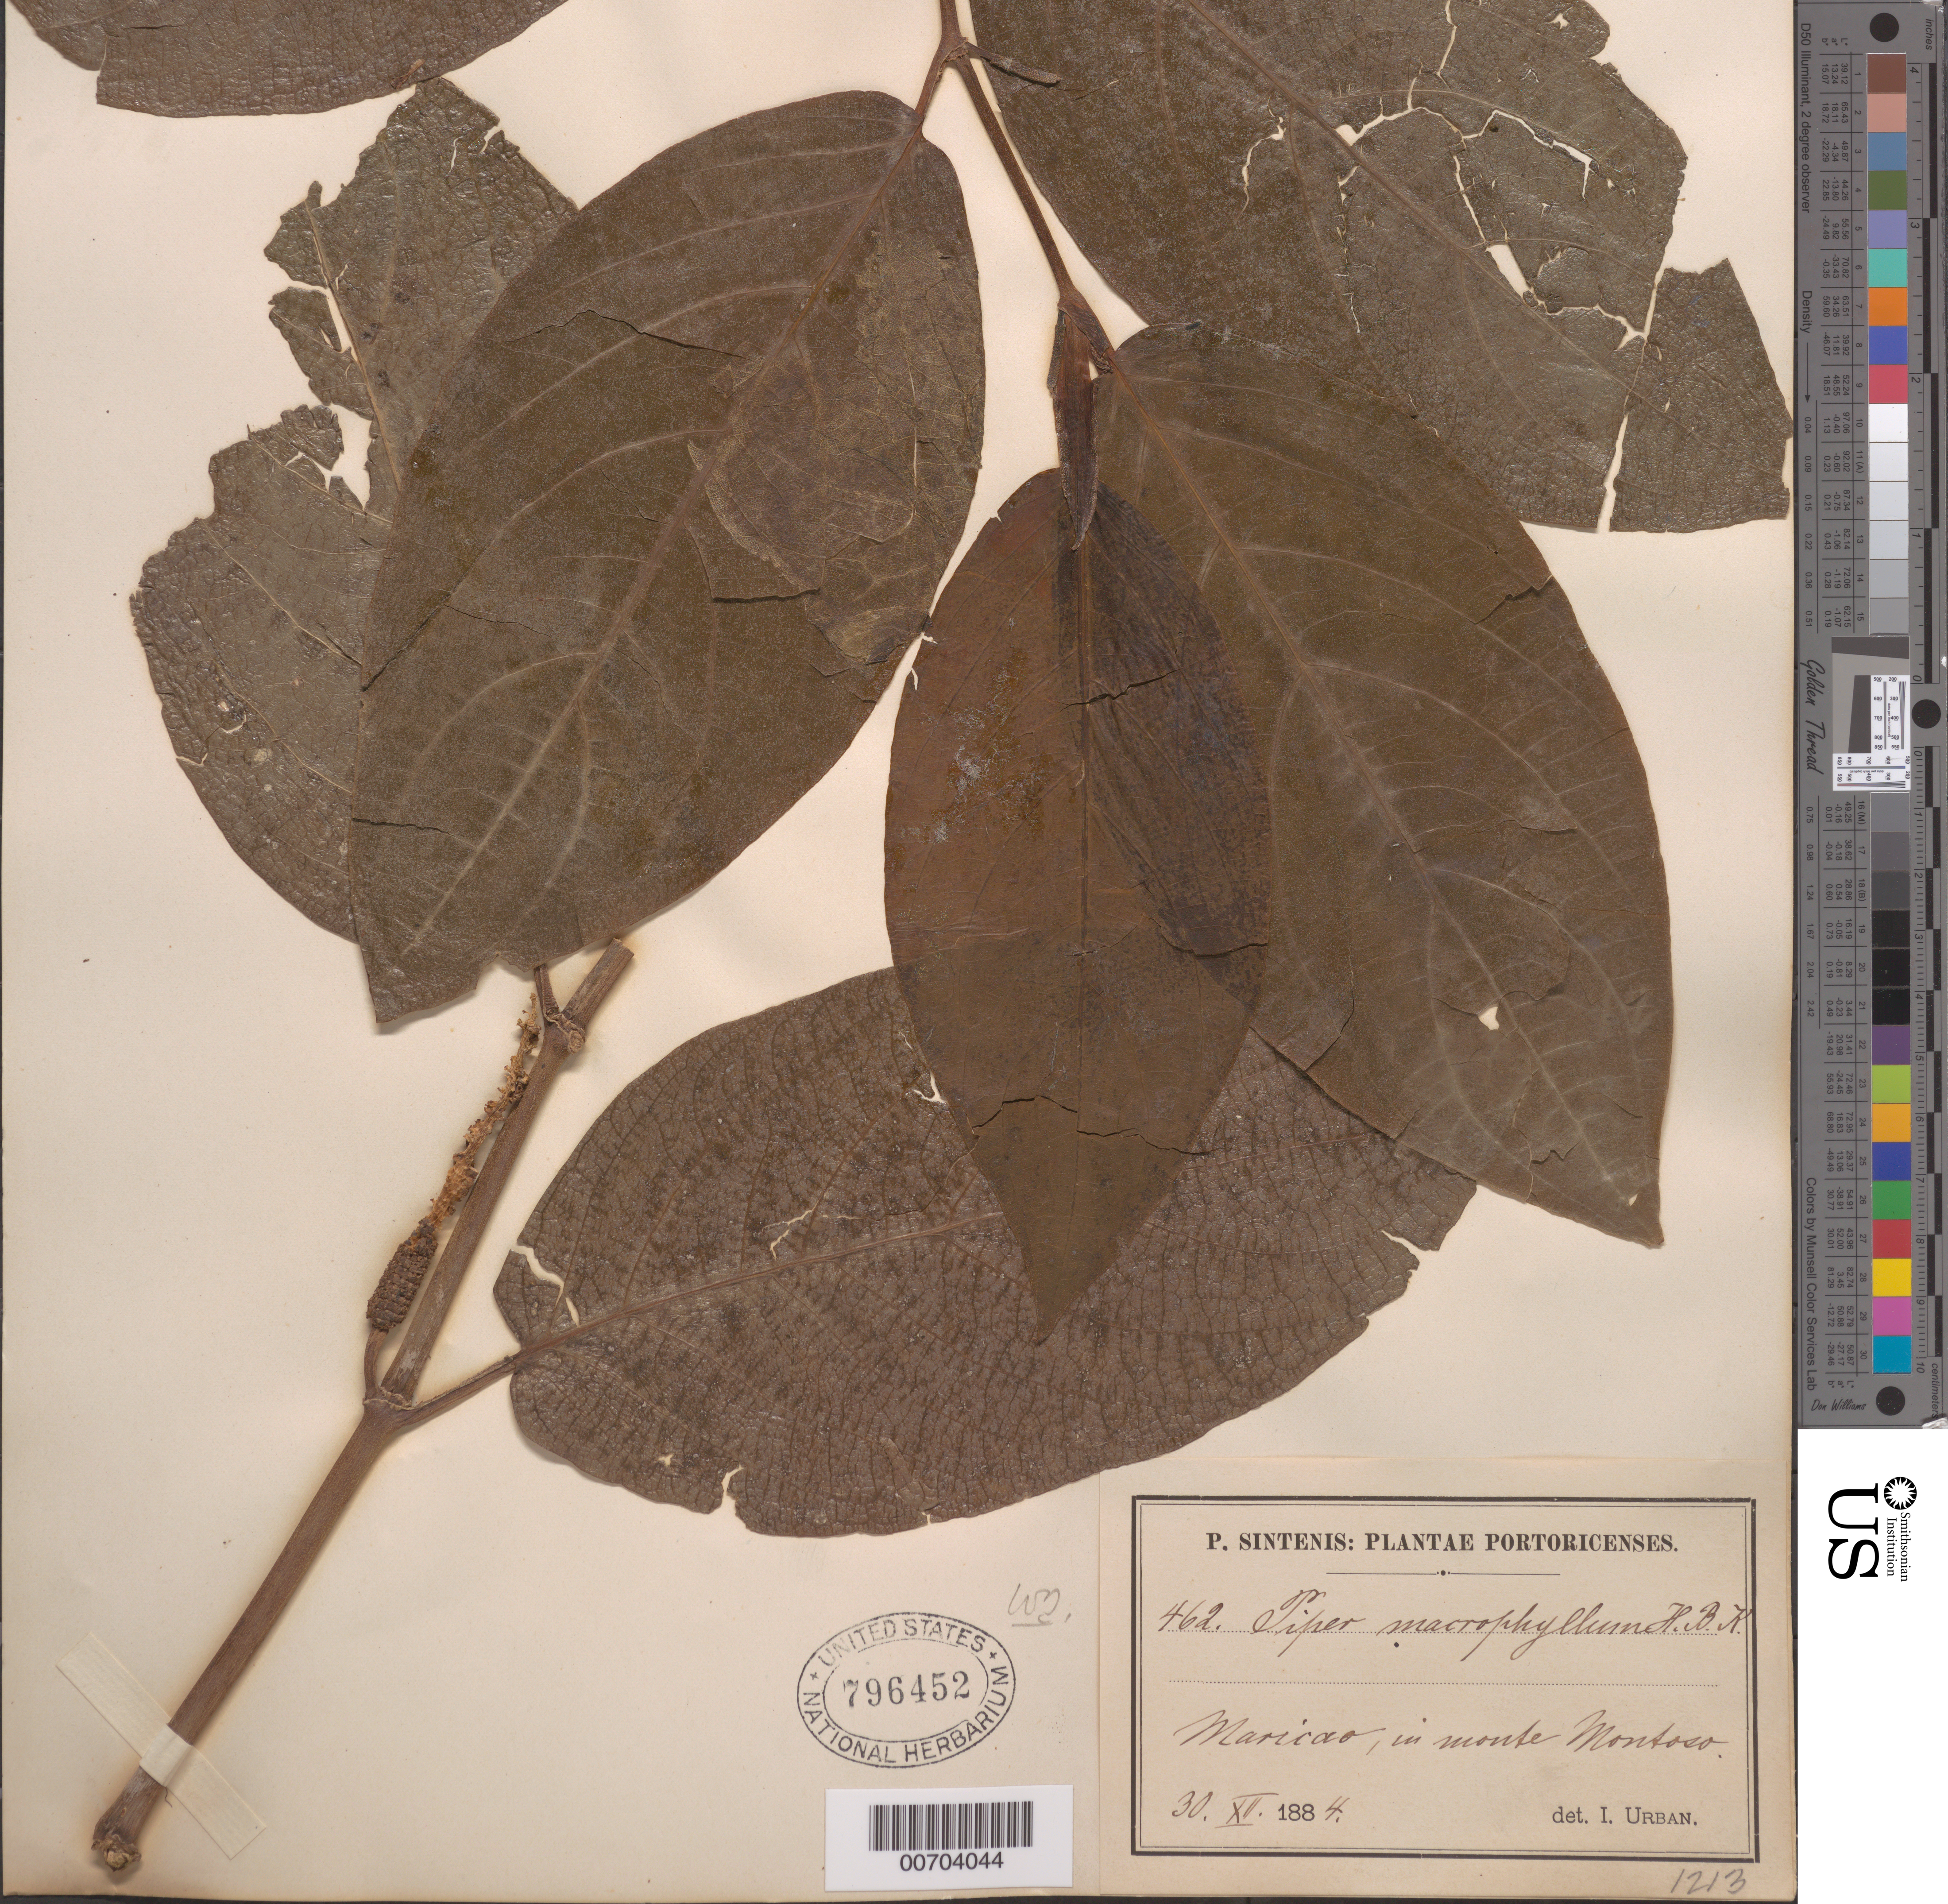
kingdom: Plantae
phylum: Tracheophyta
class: Magnoliopsida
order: Piperales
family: Piperaceae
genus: Piper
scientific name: Piper macrophyllum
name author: Kunth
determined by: Urban, Ignatz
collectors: P. Sintenis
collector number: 462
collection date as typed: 30 Dec 1884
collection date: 1884-12-30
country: Puerto Rico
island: Greater Antilles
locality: Maricao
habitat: In monte Montoso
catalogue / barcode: US 796452